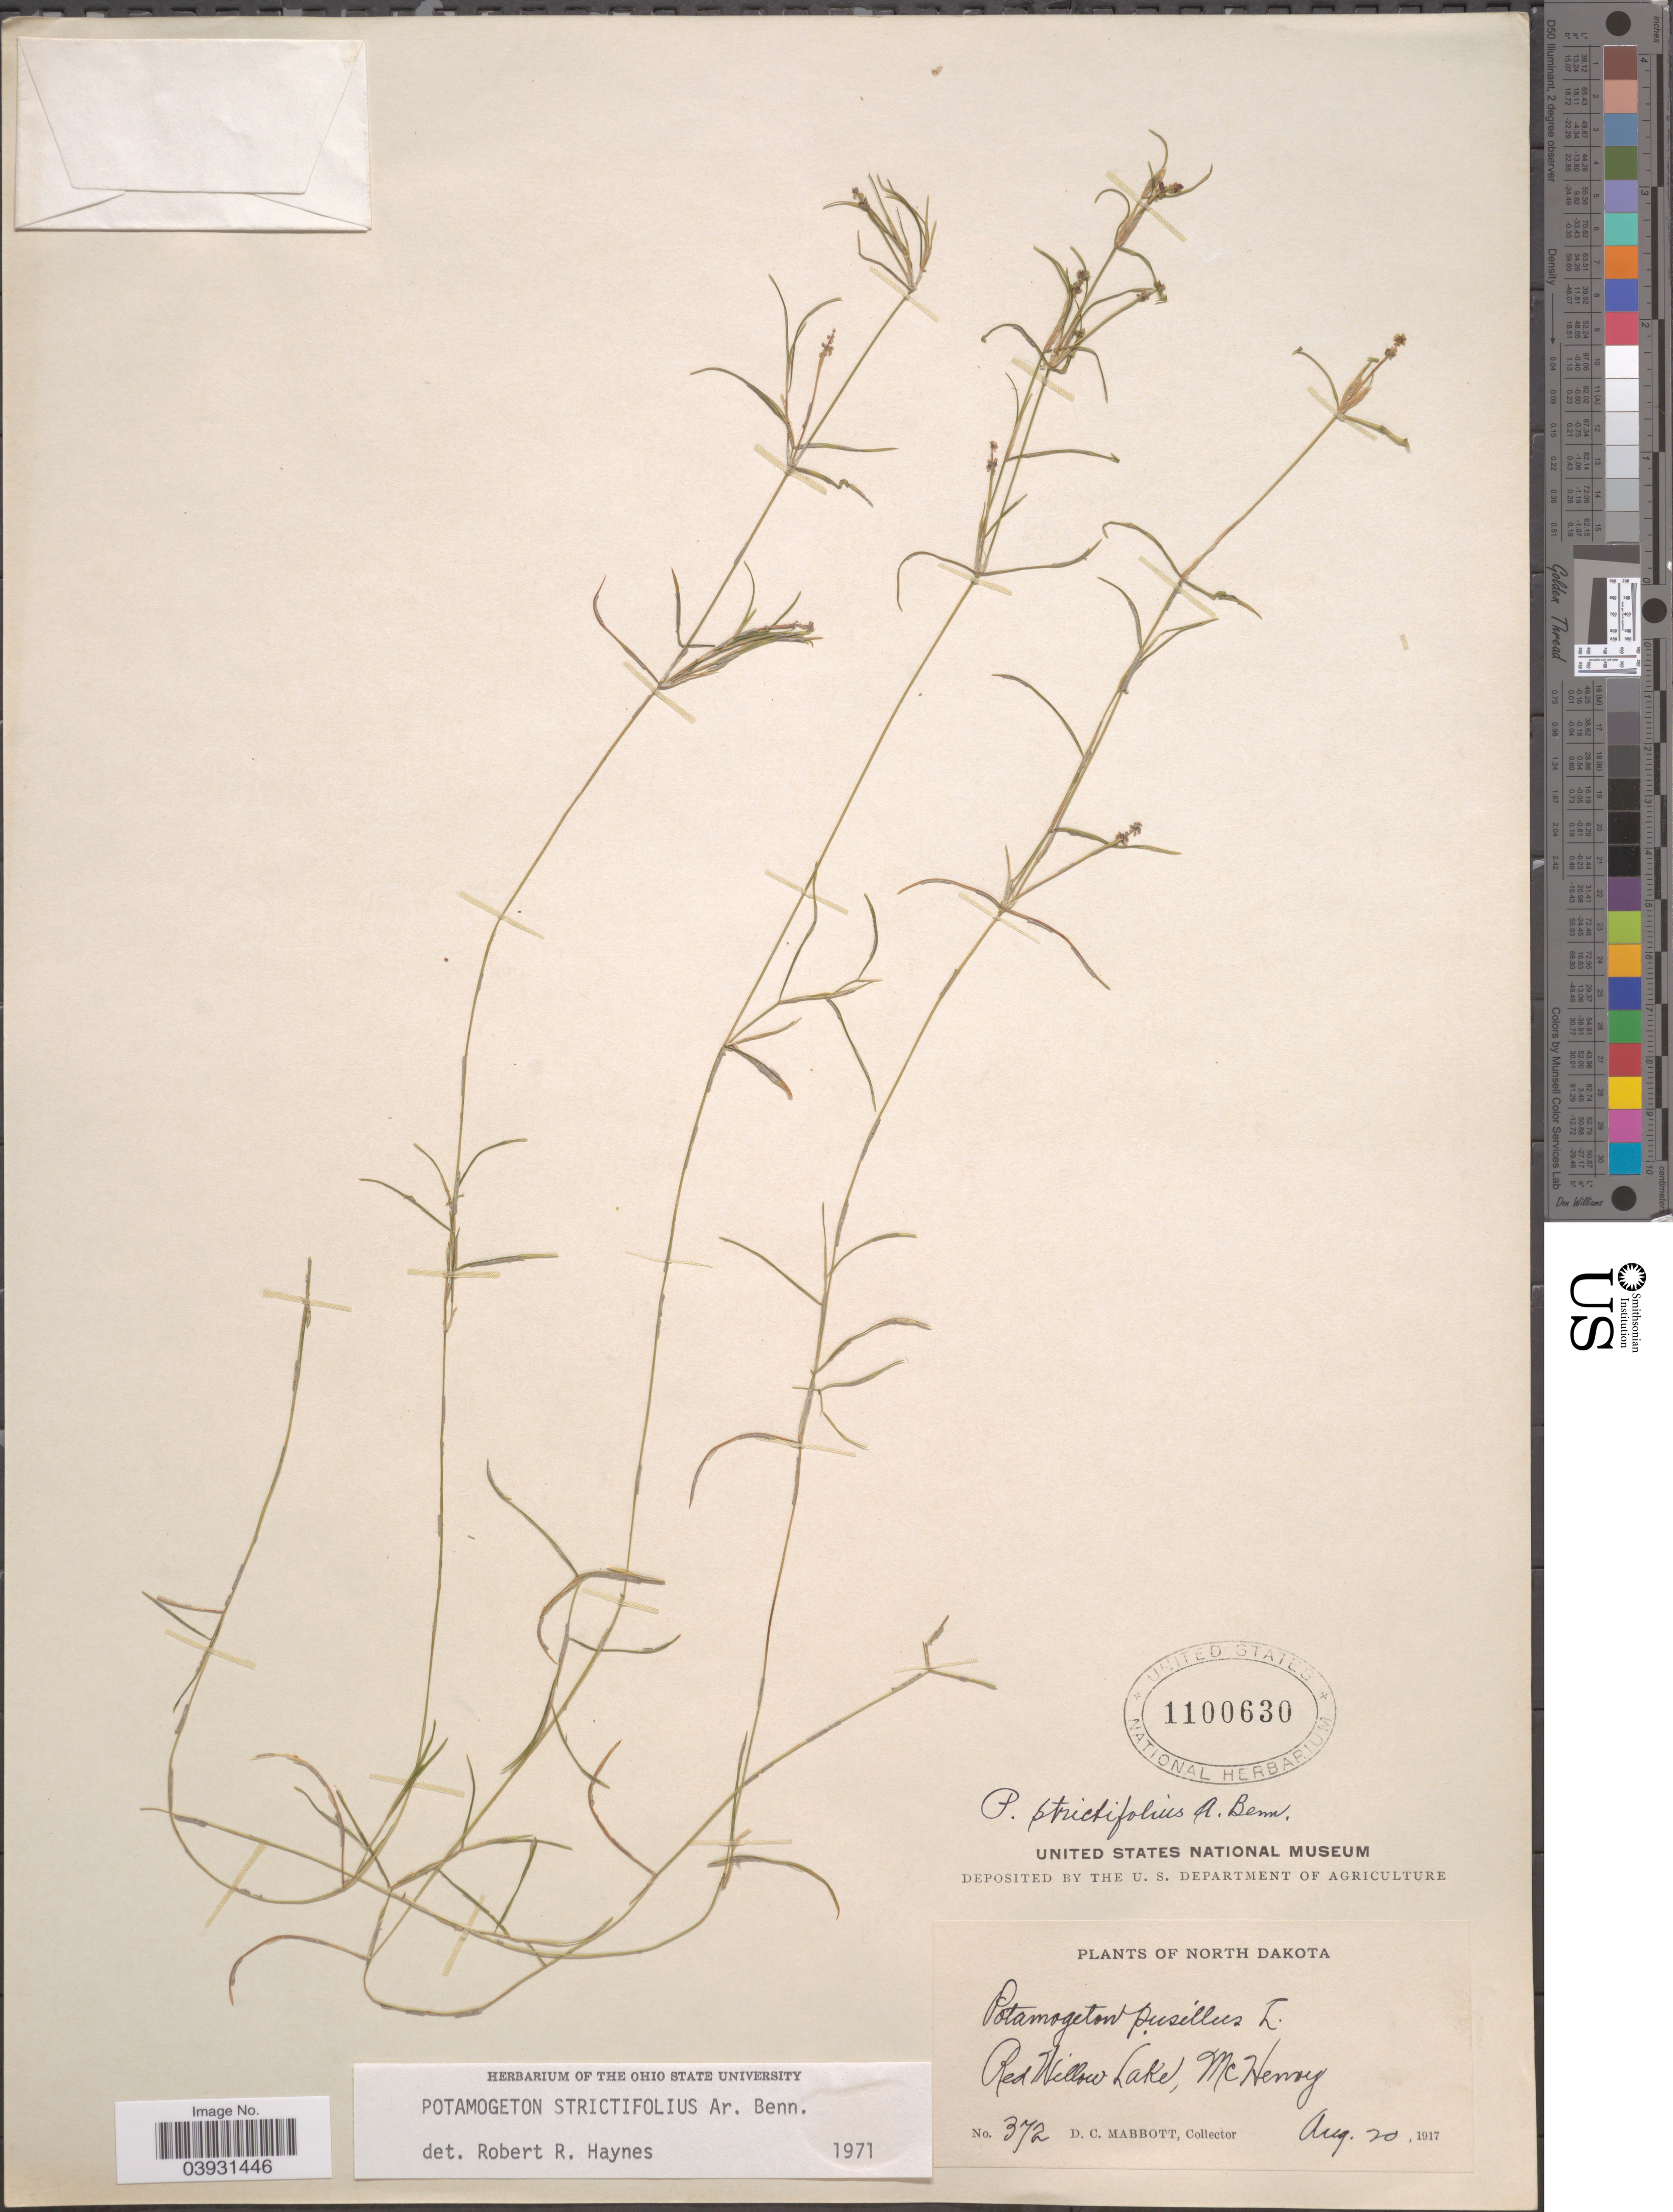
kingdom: Plantae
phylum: Tracheophyta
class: Liliopsida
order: Alismatales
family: Potamogetonaceae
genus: Potamogeton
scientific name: Potamogeton strictifolius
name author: A. Benn.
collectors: D. Mabbott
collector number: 372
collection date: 1917-08-20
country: United States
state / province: North Dakota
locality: Red Willow Lake, McHenry.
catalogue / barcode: US 1100630